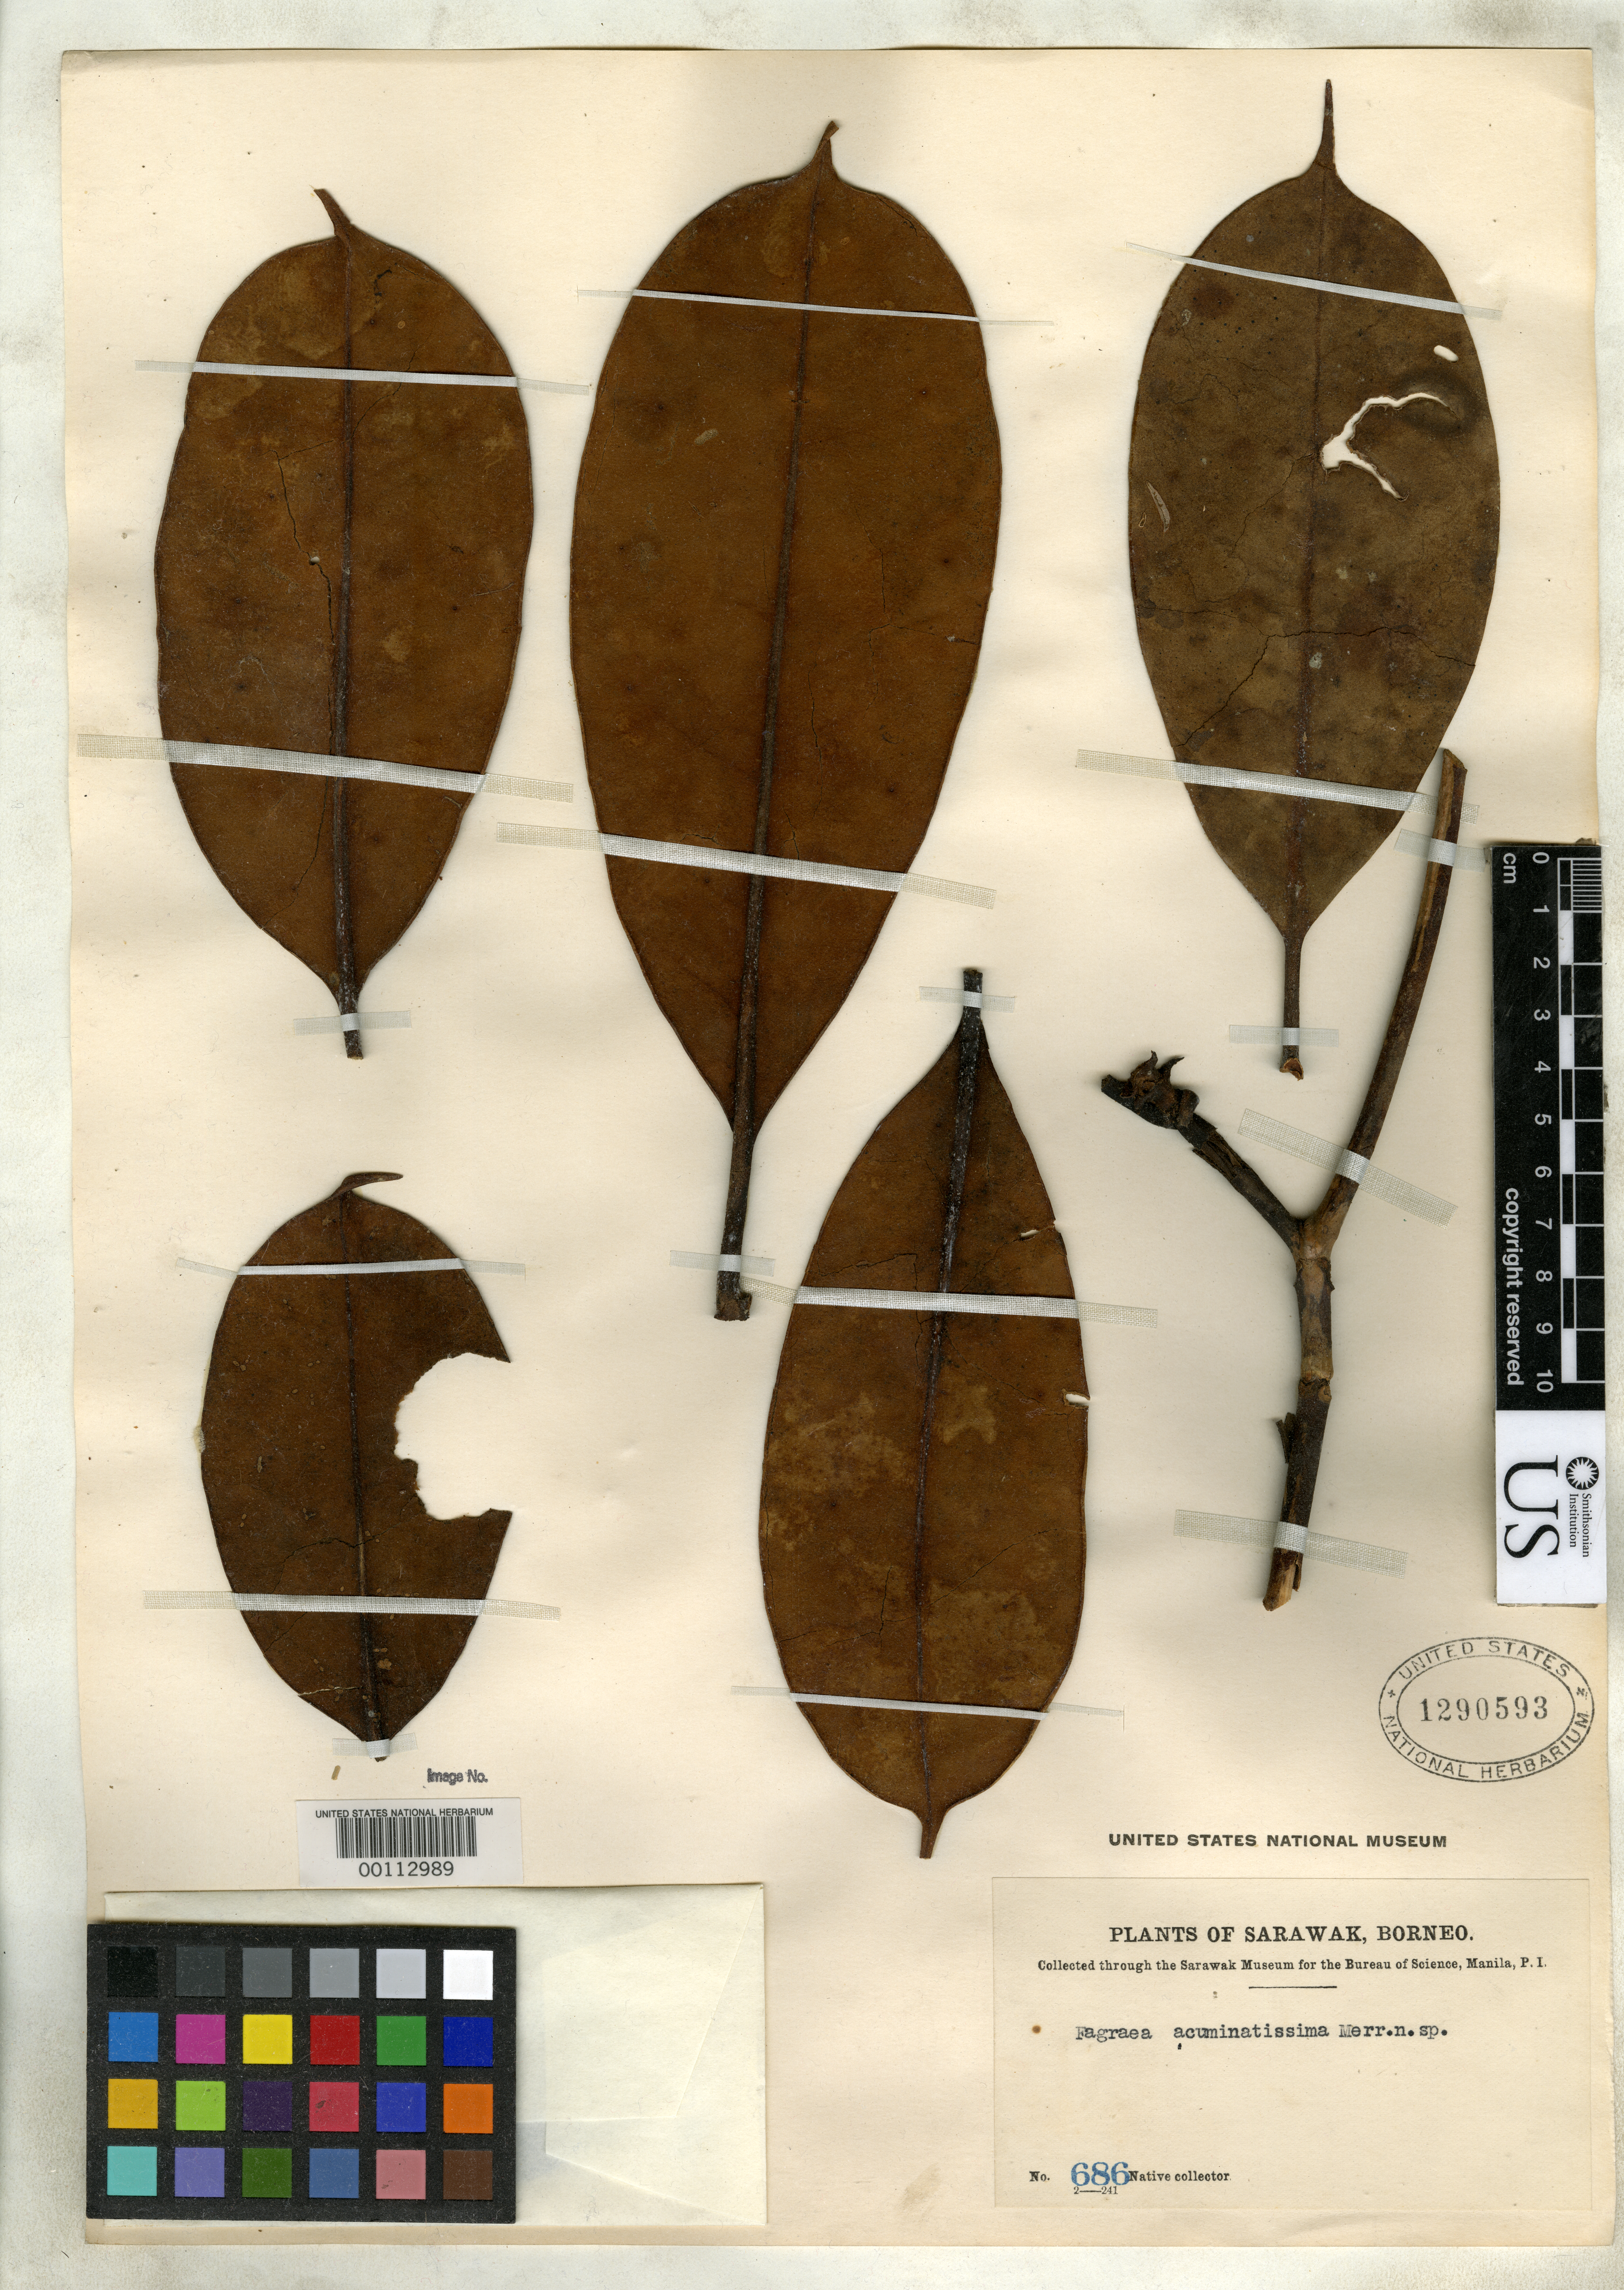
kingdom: Plantae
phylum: Tracheophyta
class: Magnoliopsida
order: Gentianales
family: Gentianaceae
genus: Fagraea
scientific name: Fagraea acuminatissima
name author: Merr.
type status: Isotype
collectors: Native collector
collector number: Bur. Sci. 686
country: Malaysia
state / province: Sarawak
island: Borneo Island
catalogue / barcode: US 1290593